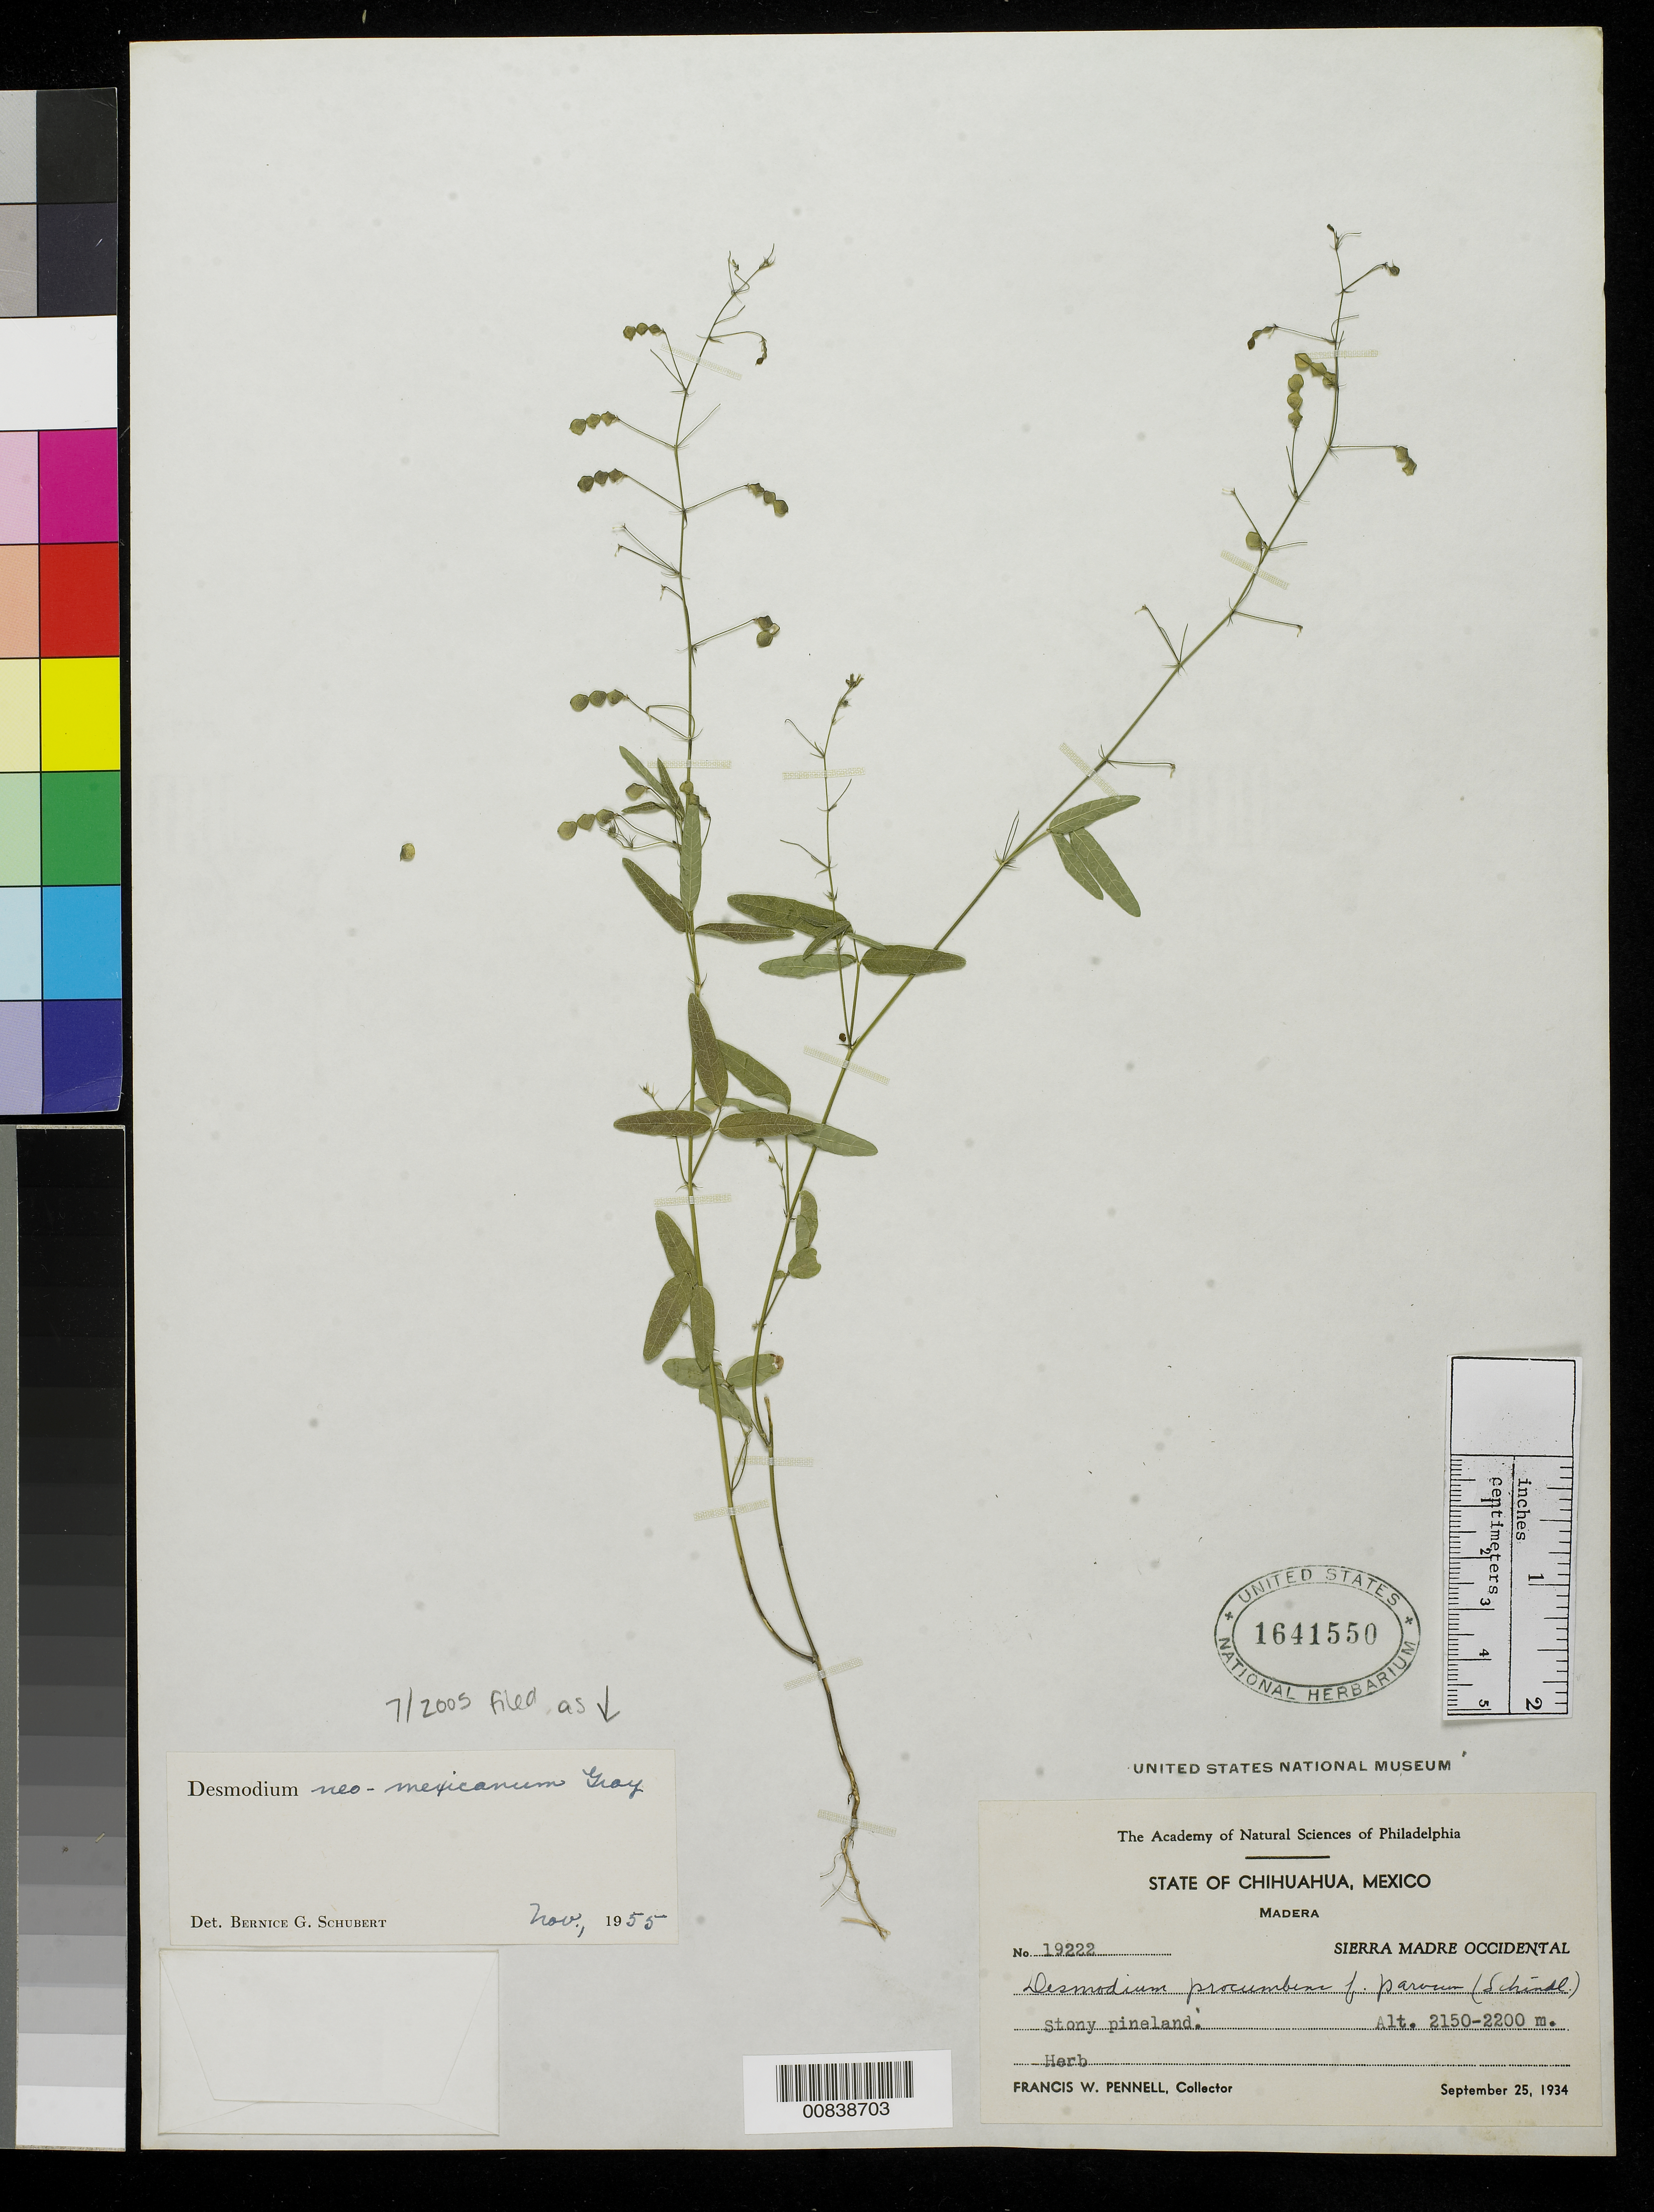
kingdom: Plantae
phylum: Tracheophyta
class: Magnoliopsida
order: Fabales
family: Fabaceae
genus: Desmodium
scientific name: Desmodium neomexicanum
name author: A. Gray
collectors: F. W. Pennell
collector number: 19222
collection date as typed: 25 Sep 1934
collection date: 1934-09-25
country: Mexico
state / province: Chihuahua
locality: Madera. Sierra Madre Occidental, Chihuahua.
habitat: Stony pineland.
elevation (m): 2200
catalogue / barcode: US 1641550